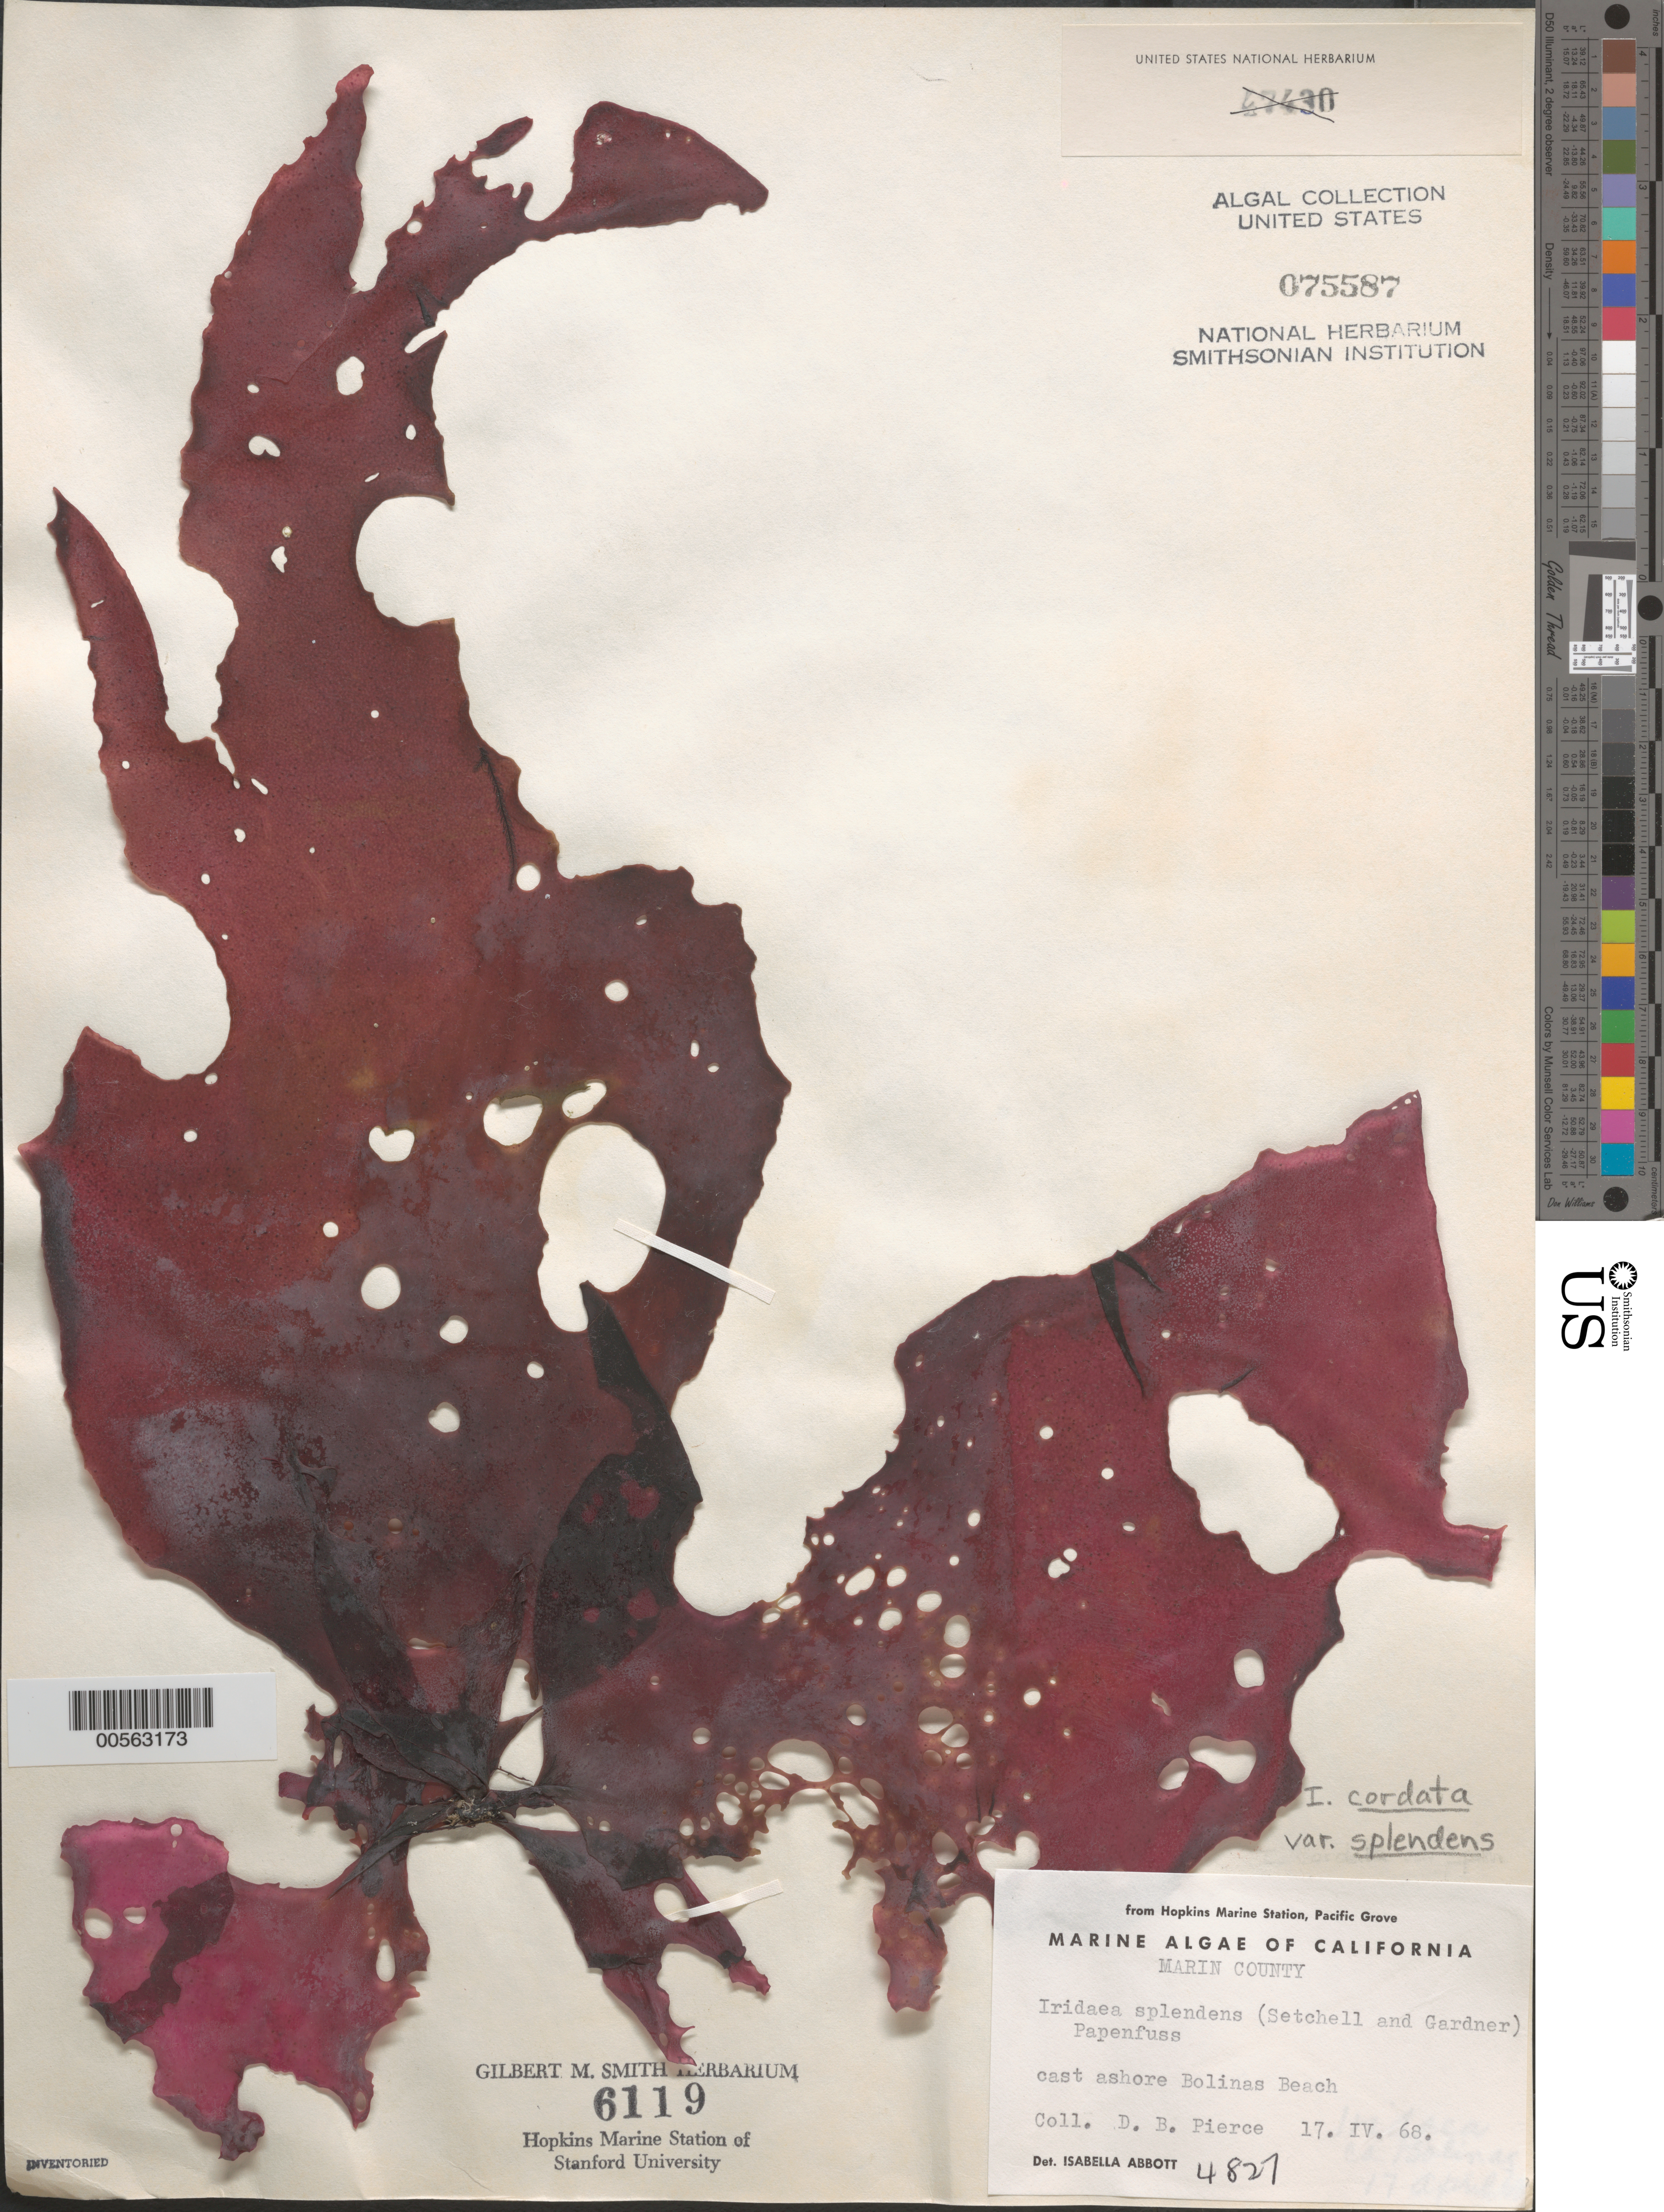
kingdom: Plantae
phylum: Rhodophyta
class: Florideophyceae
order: Gigartinales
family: Gigartinaceae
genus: Iridaea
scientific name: Iridaea cordata var. splendens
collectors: D. Pierce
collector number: IAA 4827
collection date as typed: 17 Apr 1968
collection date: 1968-04-17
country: United States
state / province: California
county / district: Marin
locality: Bolinas Beach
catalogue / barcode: US 75587